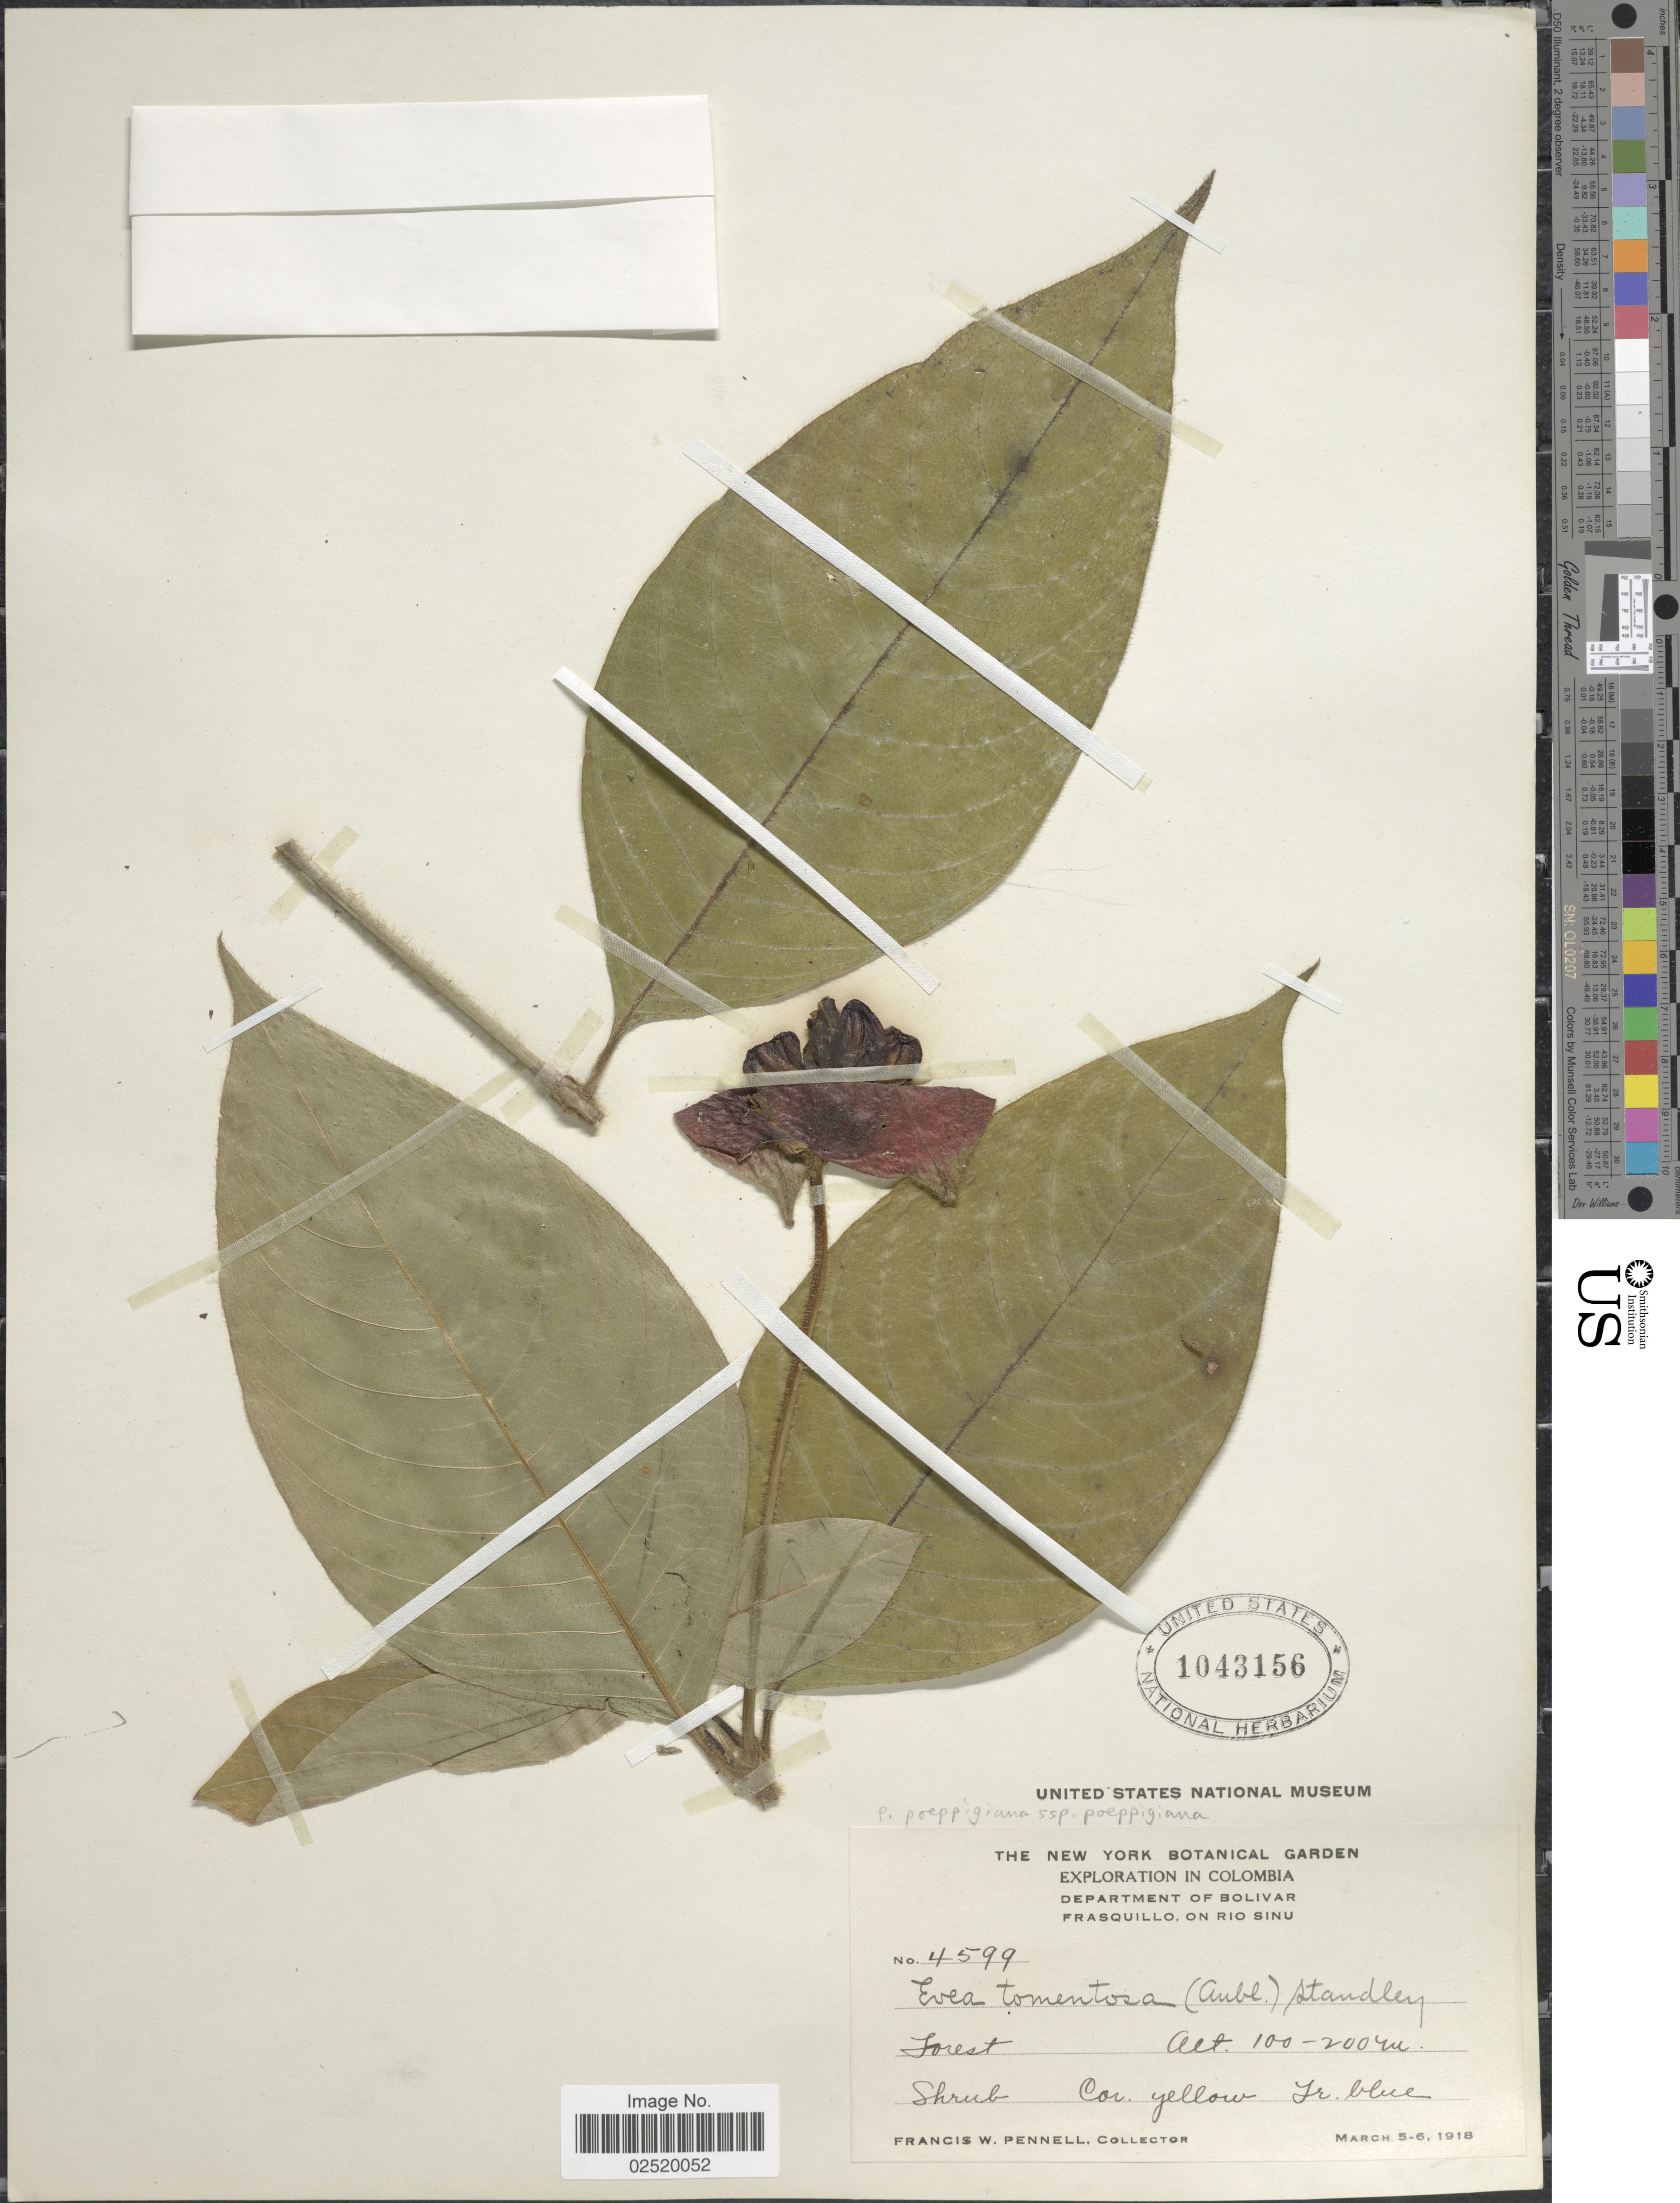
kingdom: Plantae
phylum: Tracheophyta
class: Magnoliopsida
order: Gentianales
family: Rubiaceae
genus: Psychotria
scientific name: Psychotria poeppigiana subsp. poeppigiana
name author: Müll. Arg.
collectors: F. W. Pennell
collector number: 4599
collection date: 1918-03-05/1918-03-06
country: Colombia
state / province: Bolívar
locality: Department of Bolivar, Frasquillo, on Rio Sinu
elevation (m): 100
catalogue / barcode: US 1043156